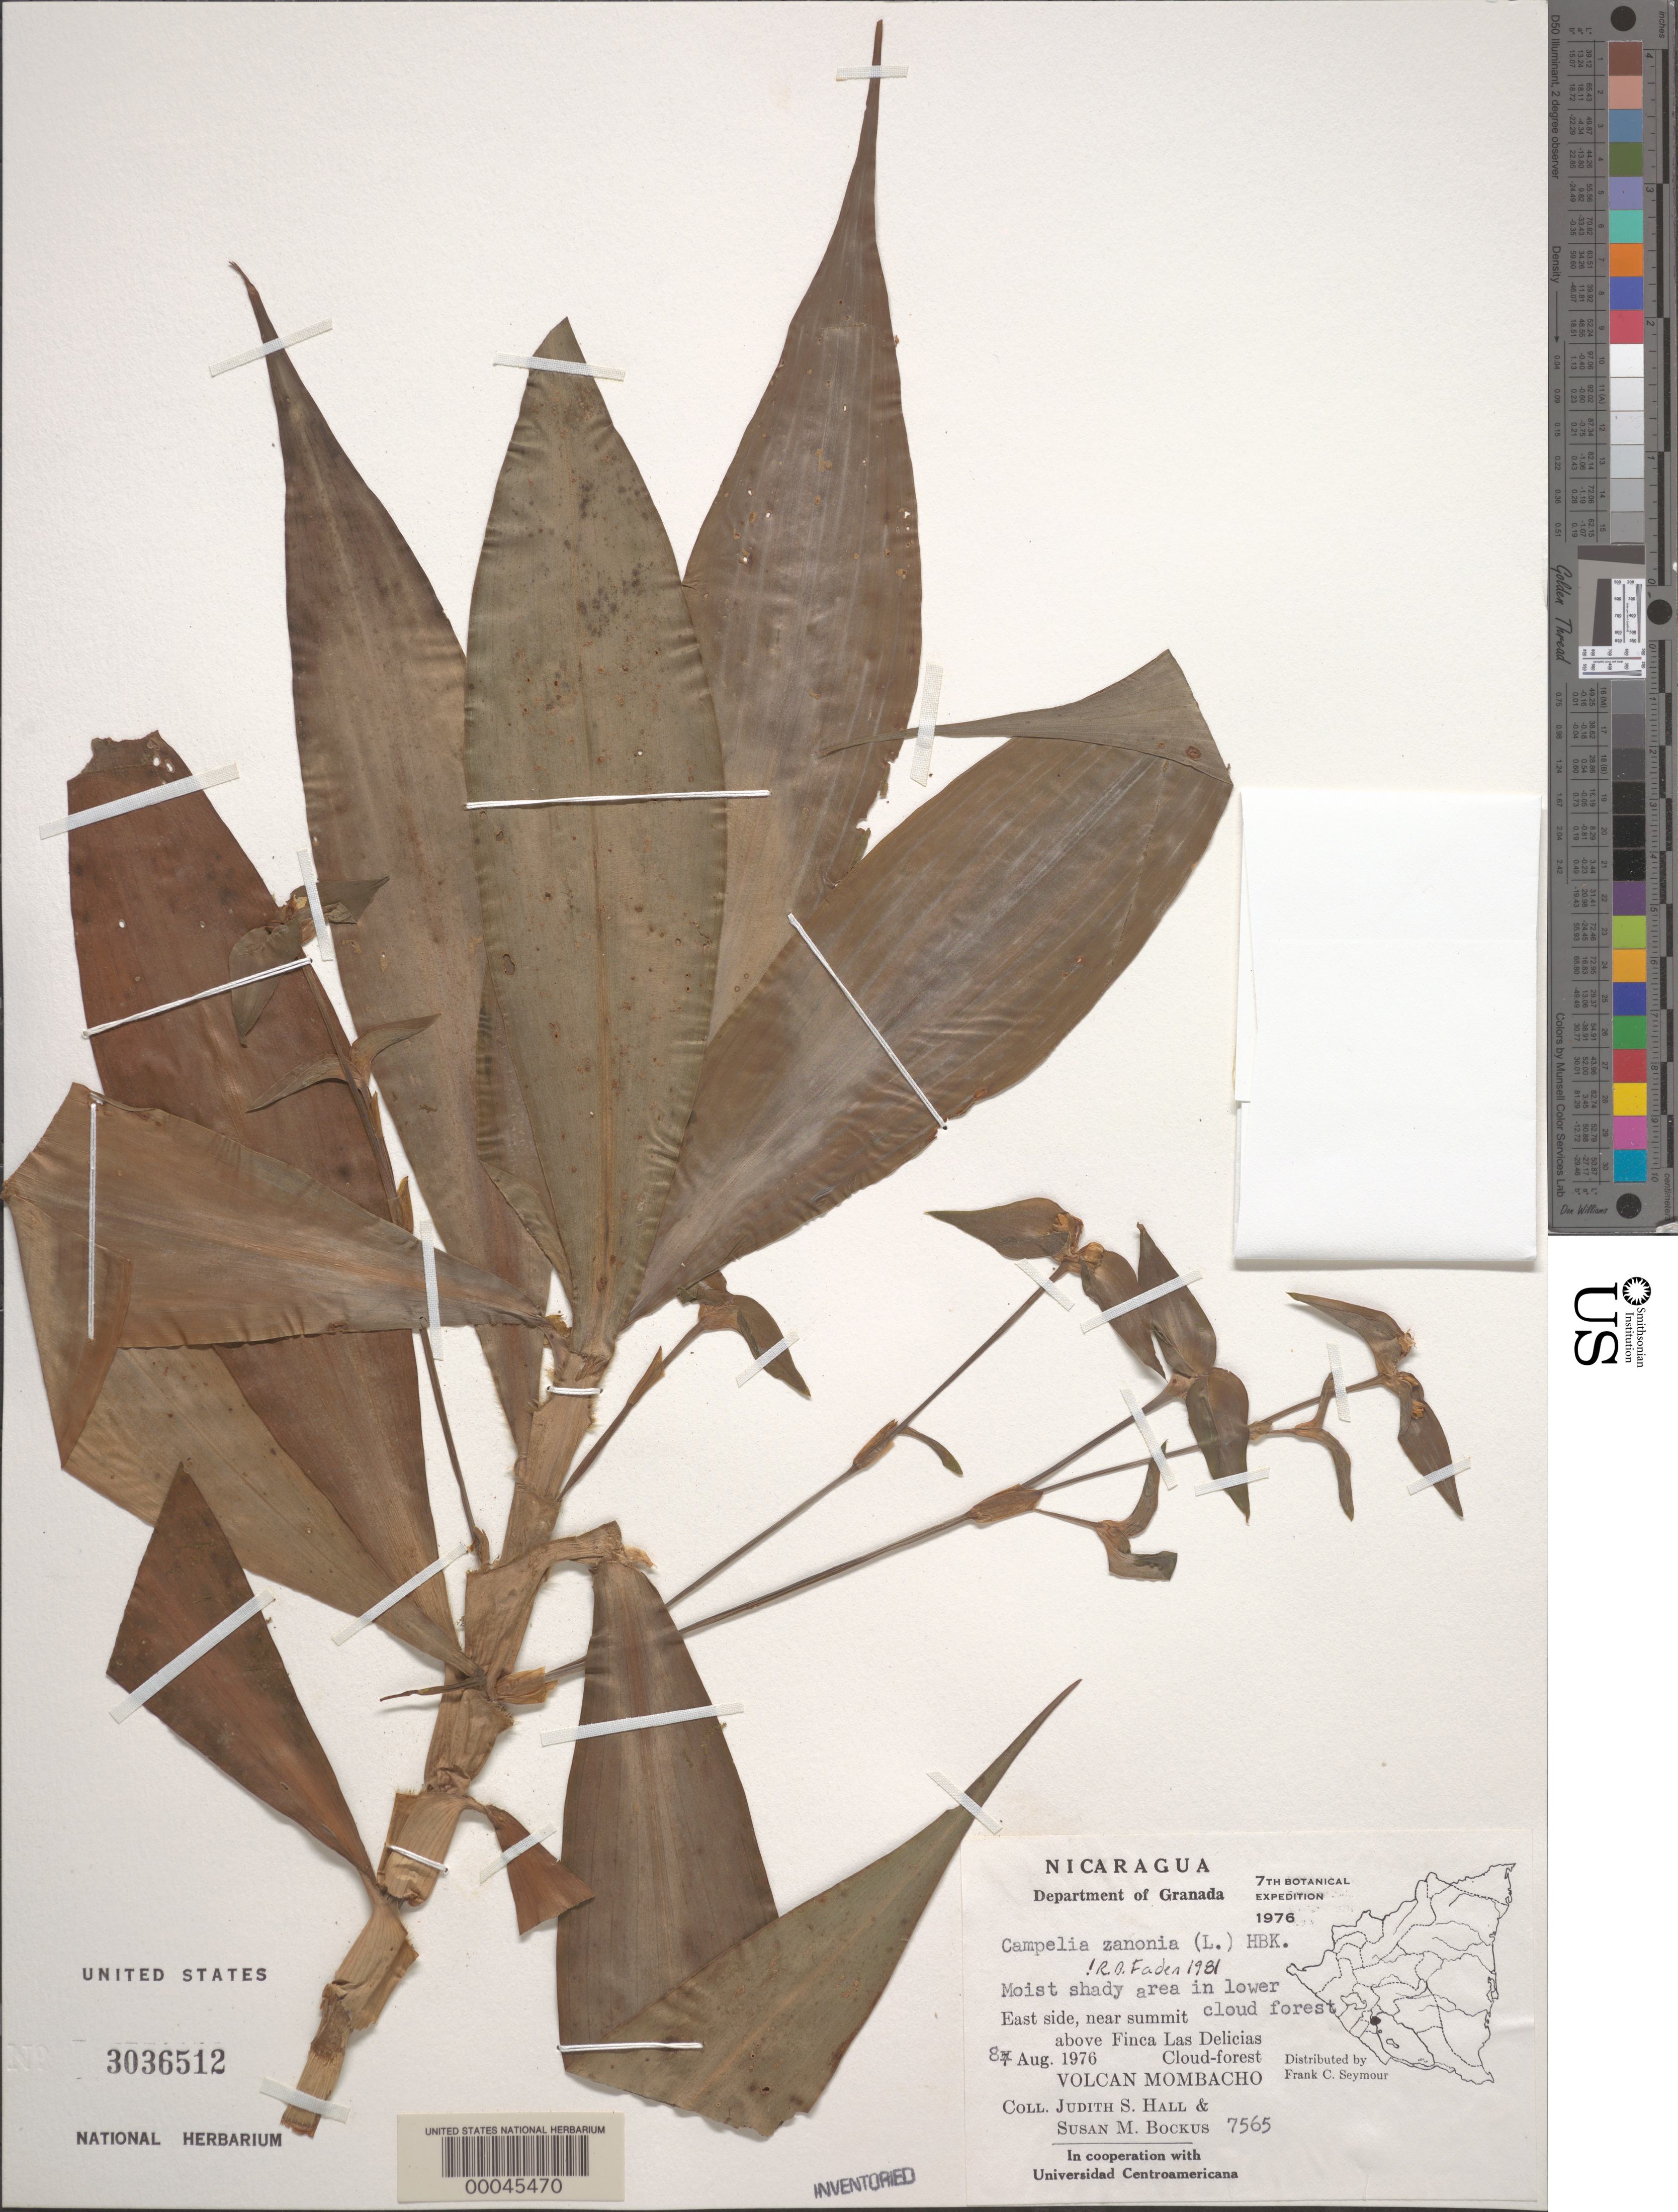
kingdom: Plantae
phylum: Tracheophyta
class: Liliopsida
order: Commelinales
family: Commelinaceae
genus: Tradescantia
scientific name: Tradescantia zanonia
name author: (L.) Sw.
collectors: J. Hall & S. Bockus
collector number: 7565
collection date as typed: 08 Aug 1976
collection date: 1976-08-08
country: Nicaragua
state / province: Granada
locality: Volcan mombacho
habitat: Moist , shady area in lower cloud forest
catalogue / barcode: US 3036512